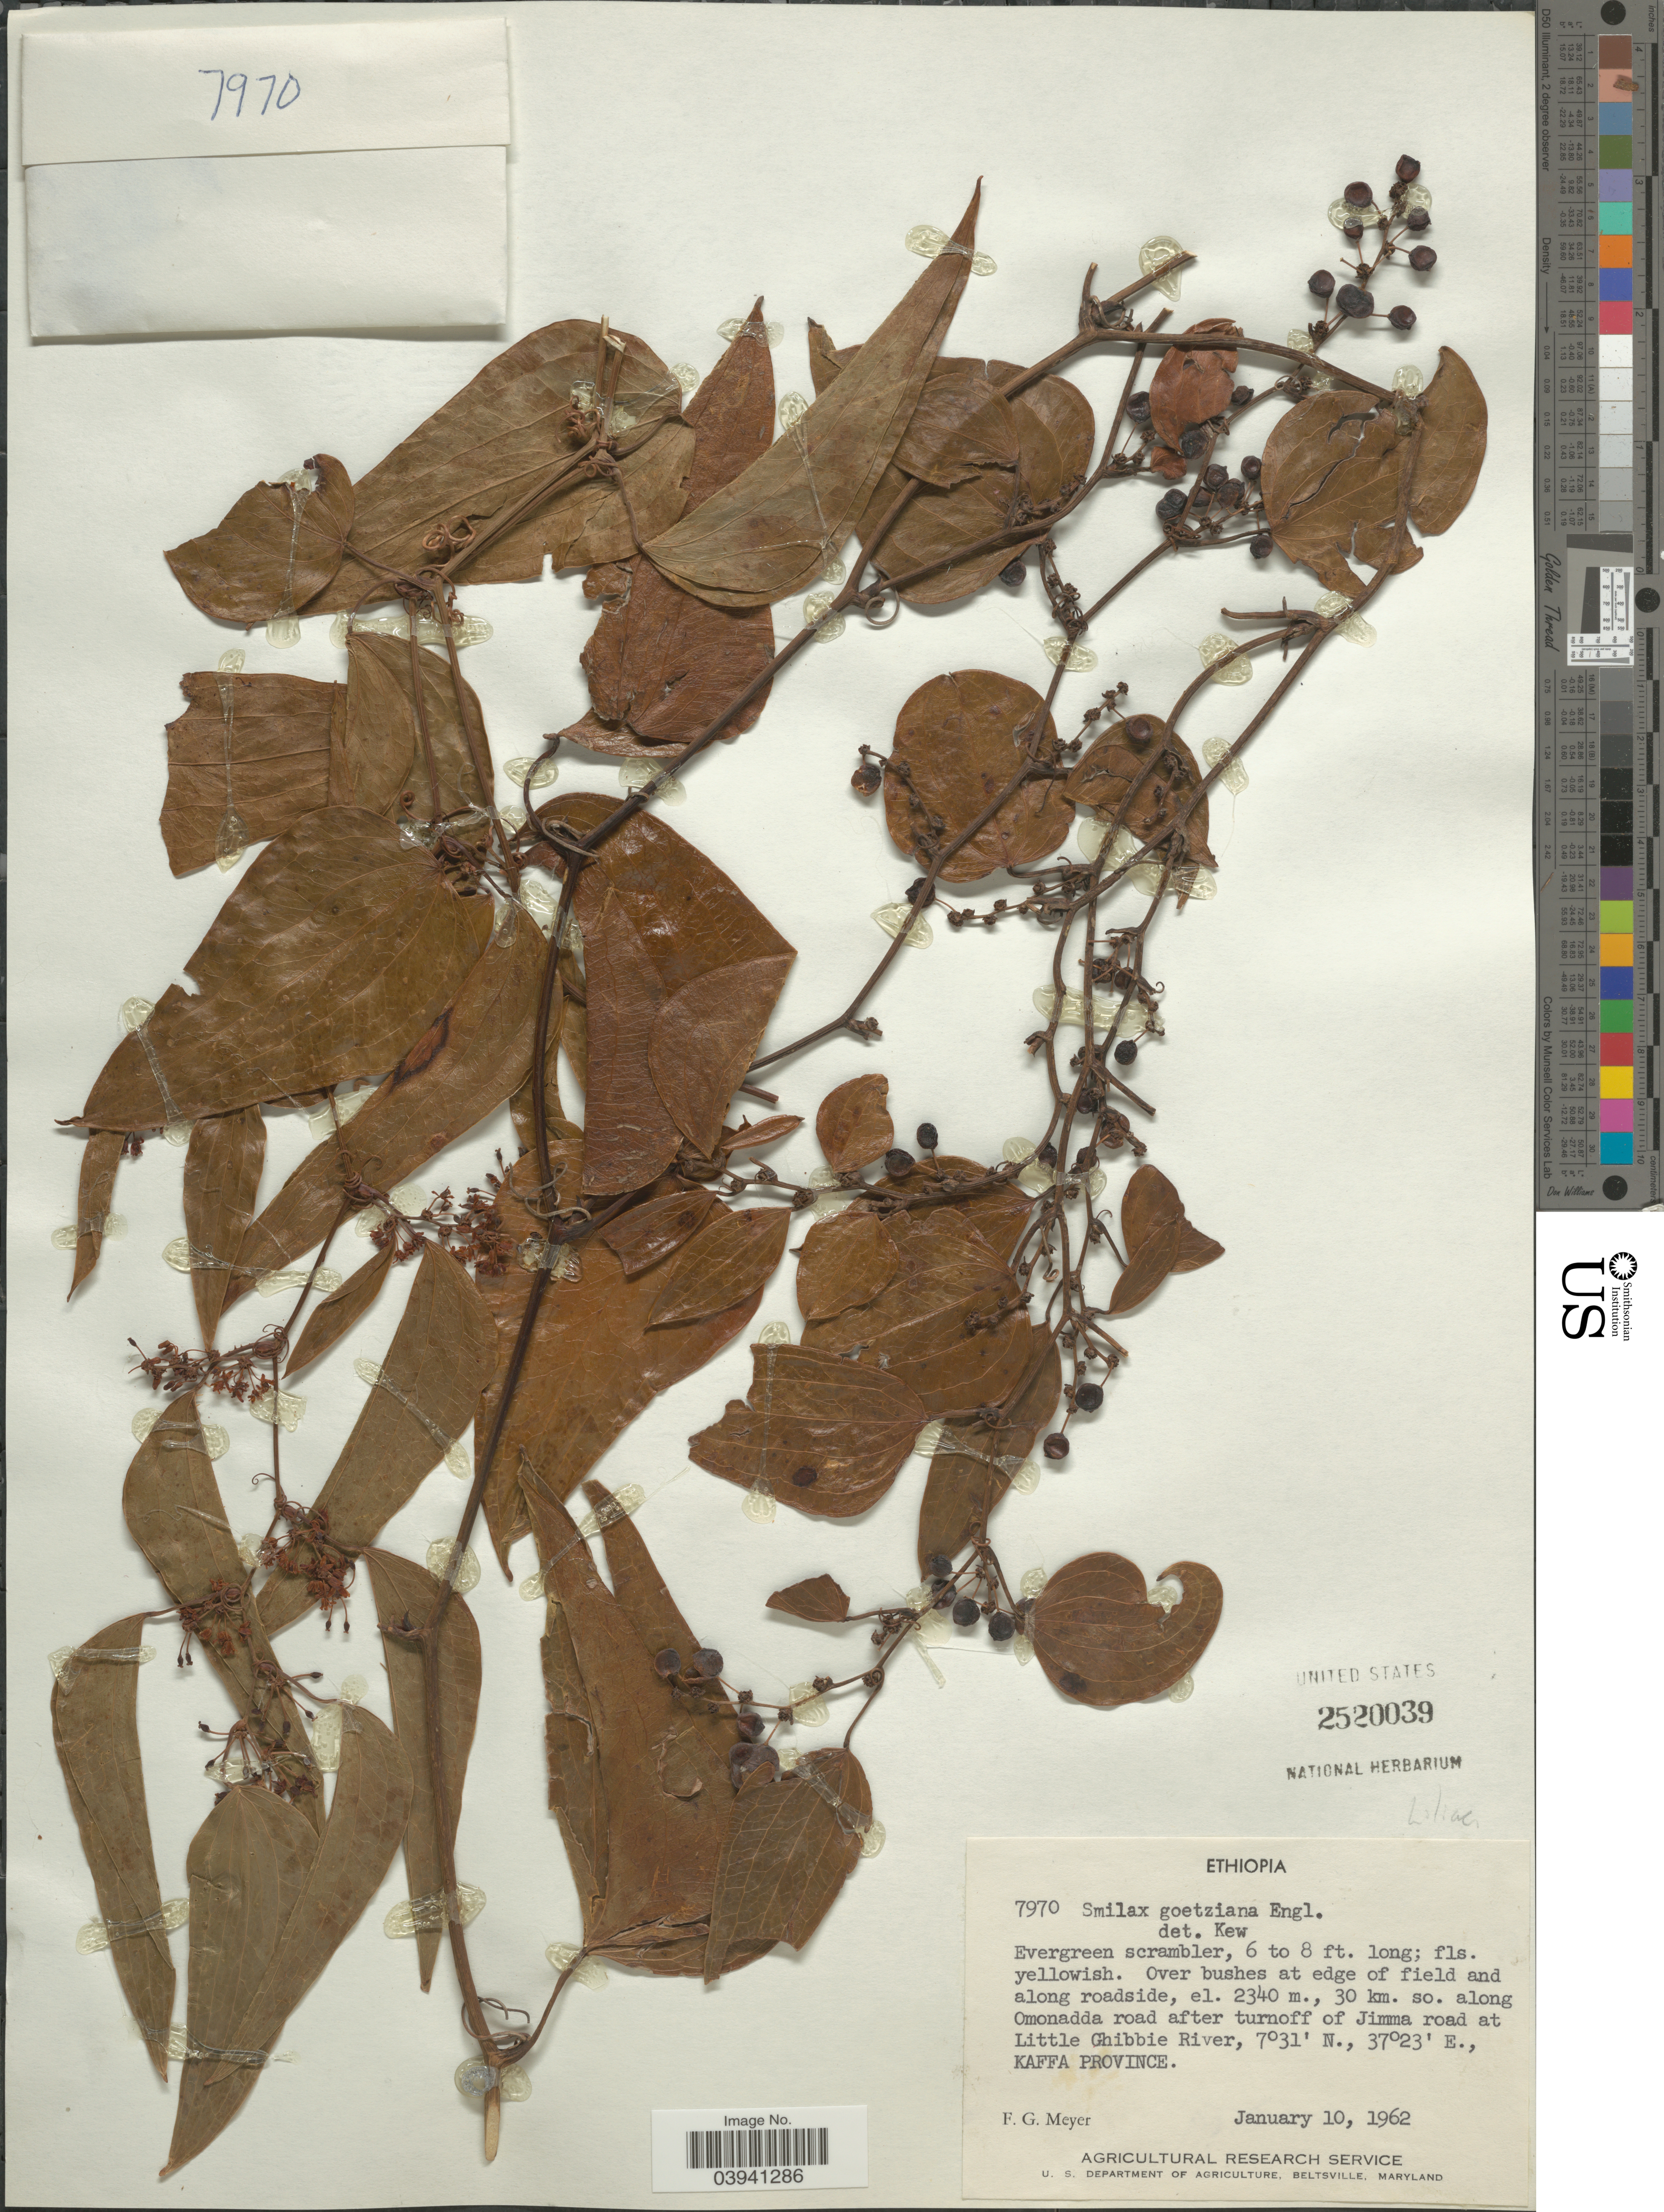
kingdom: Plantae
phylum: Tracheophyta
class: Liliopsida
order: Liliales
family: Smilacaceae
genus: Smilax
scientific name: Smilax goetzeana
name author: Engl.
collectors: F. G. Meyer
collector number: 7970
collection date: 1962-01-10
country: Ethiopia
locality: Over bushes at edge of field and along roadside, 30 km. so. along Omonadda road after turnoff of Jimma road at Little Ghibbie River, Kaffa Province.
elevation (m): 2340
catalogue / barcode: US 2520039